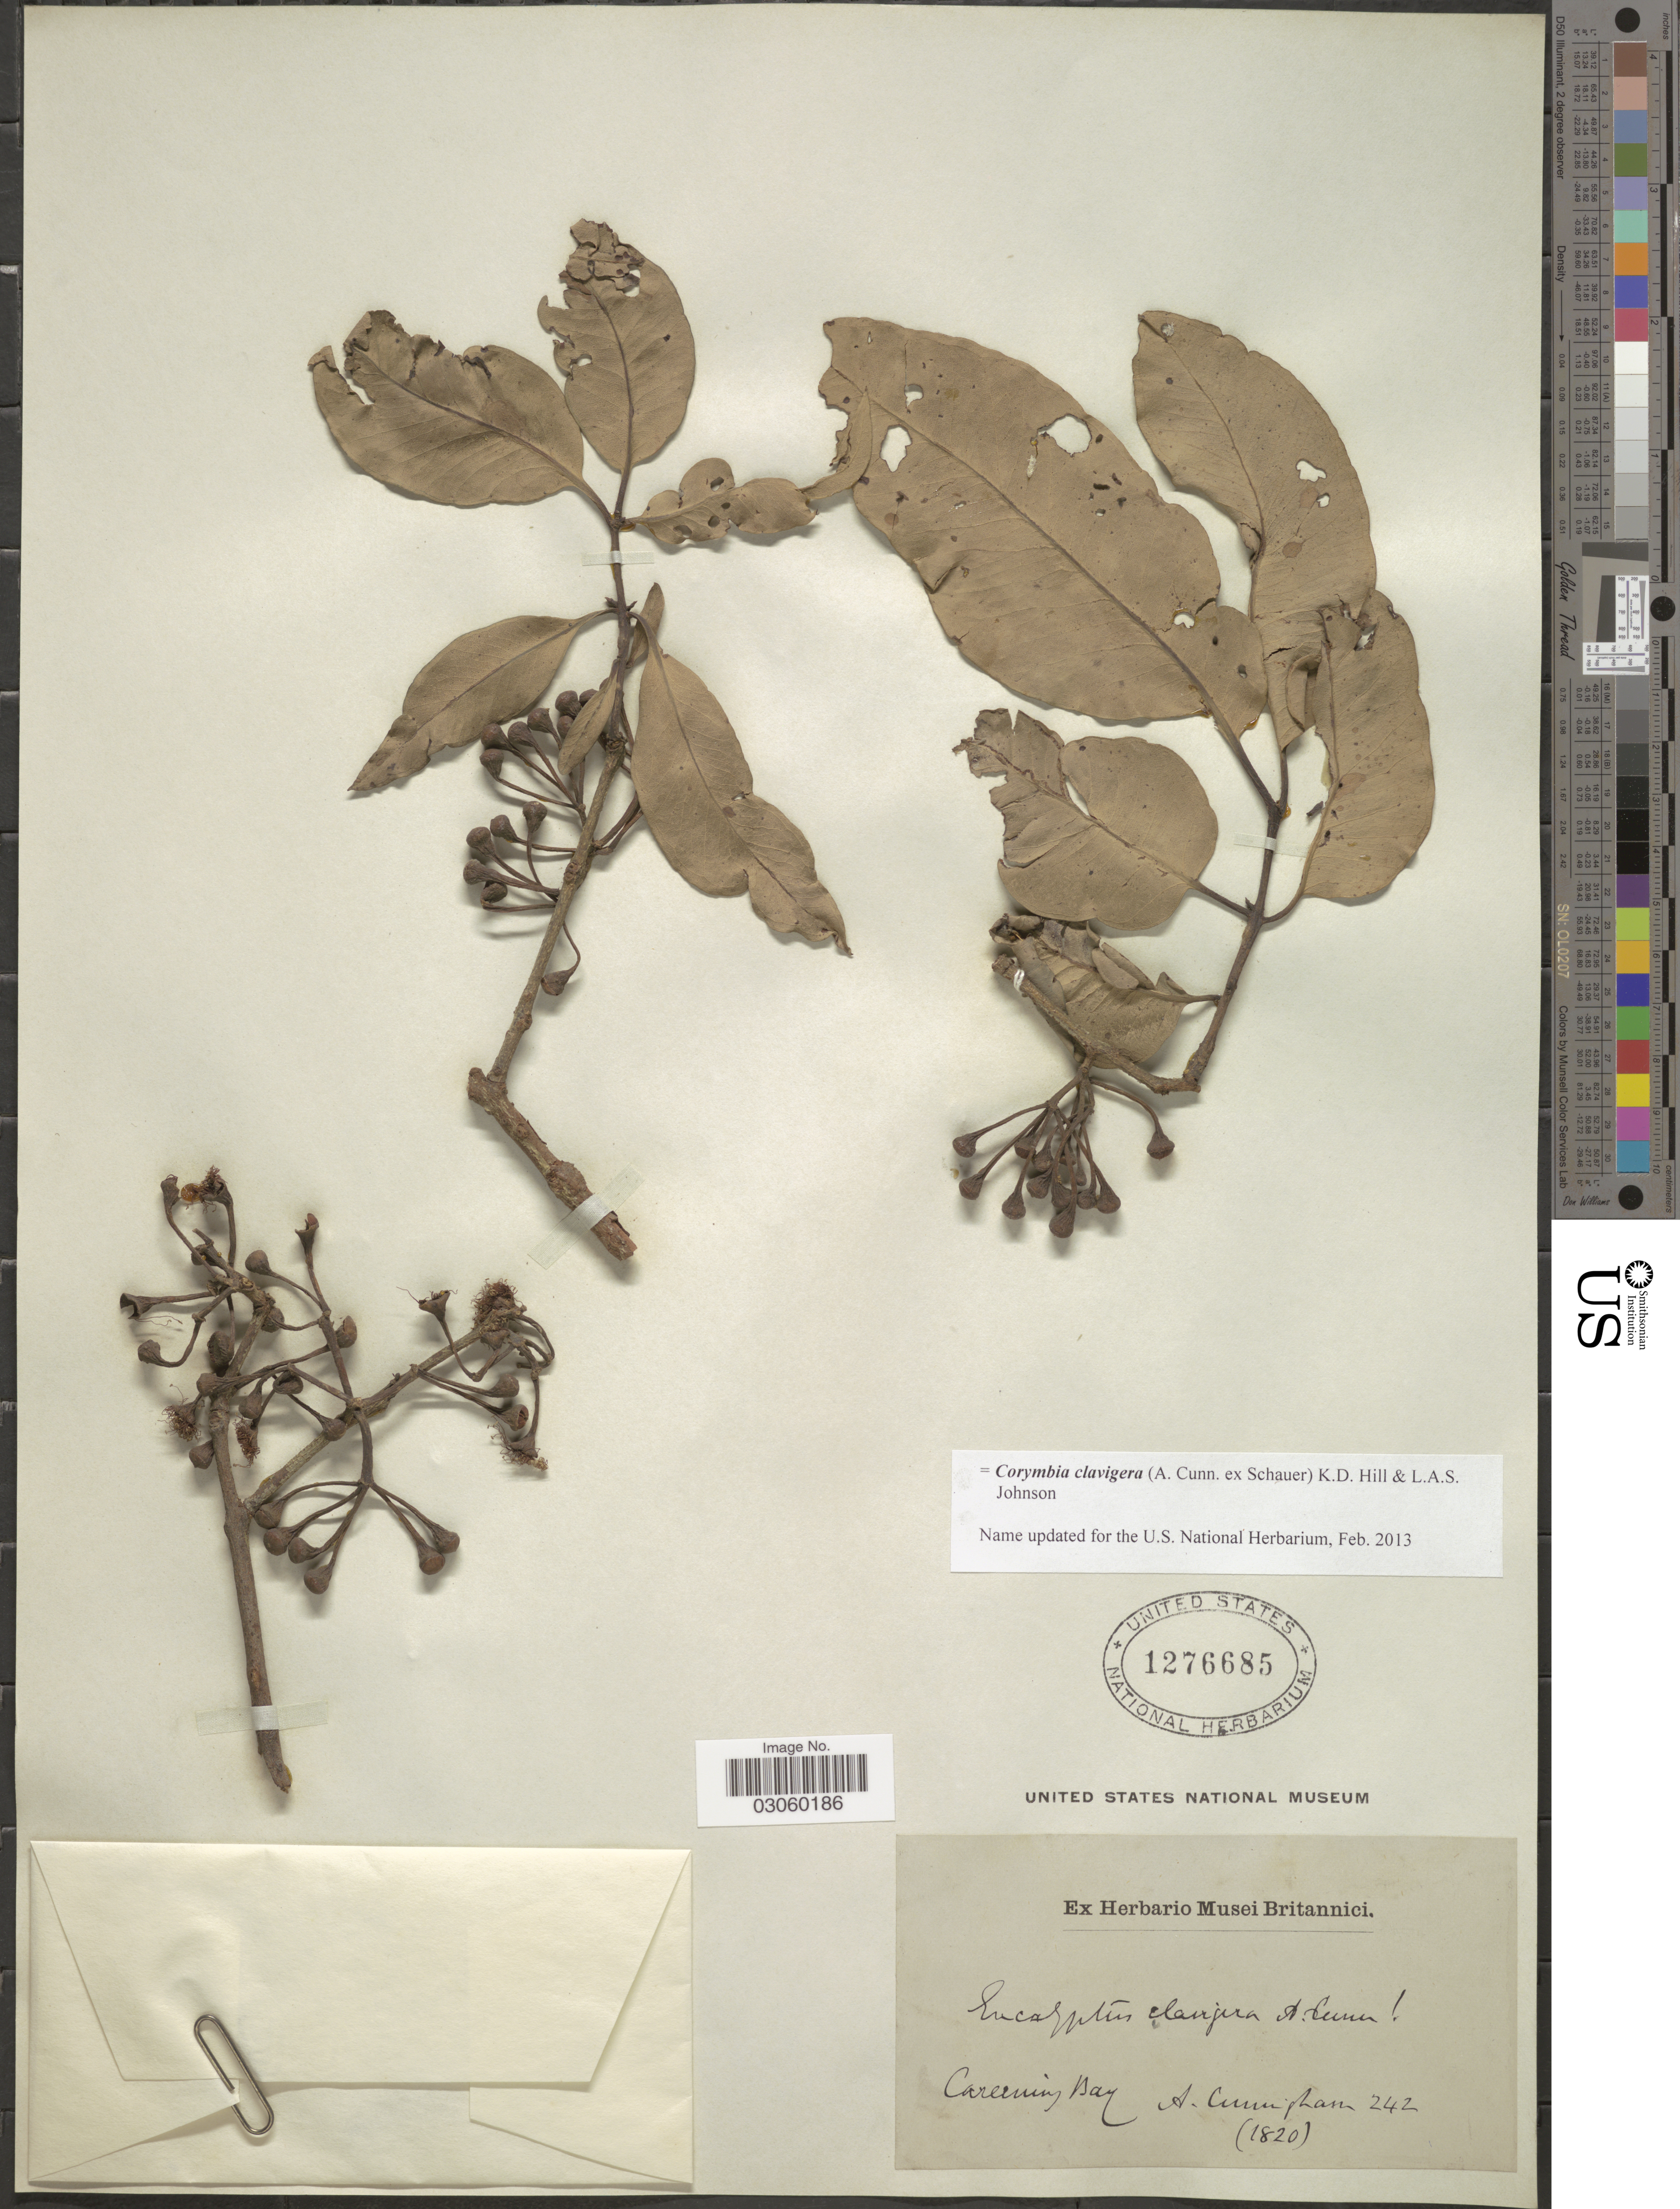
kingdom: Plantae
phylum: Tracheophyta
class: Magnoliopsida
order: Myrtales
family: Myrtaceae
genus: Corymbia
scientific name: Corymbia clavigera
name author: (A. Cunn. ex Schauer) K.D. Hill & L.A.S. Johnson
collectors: A. Cunningham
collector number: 242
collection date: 1820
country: Australia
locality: Careening Bay.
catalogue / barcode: US 1276685